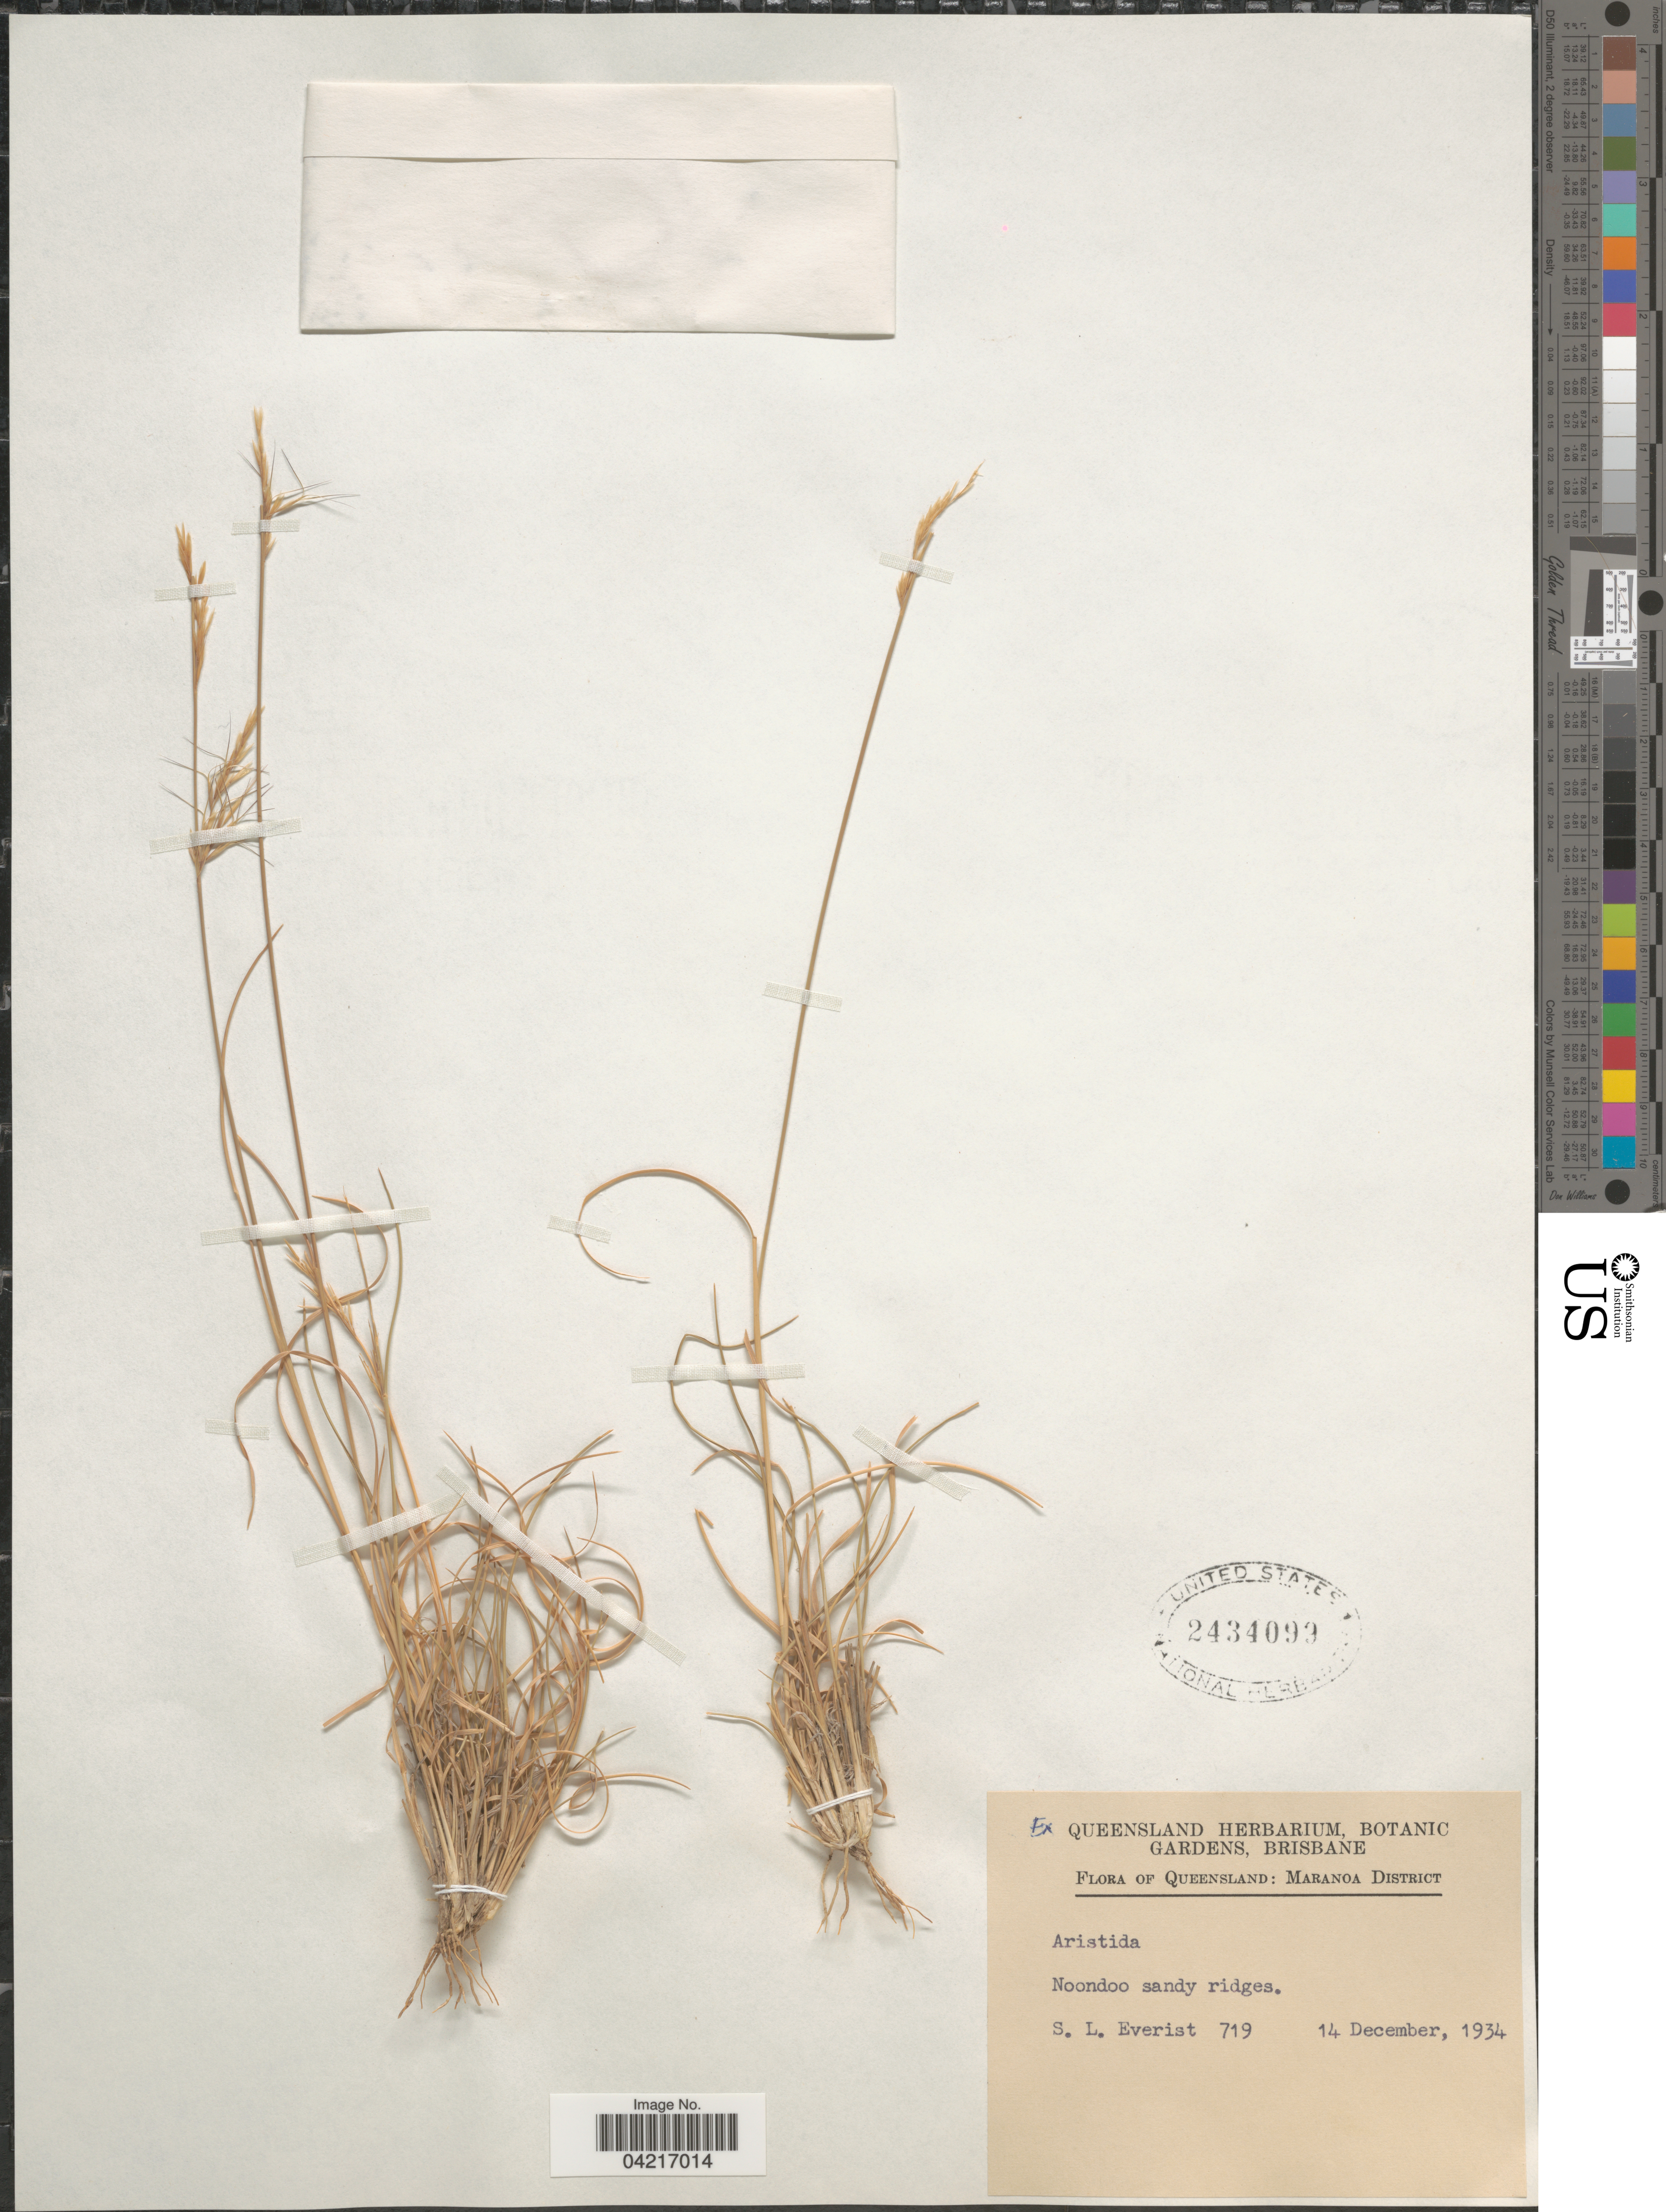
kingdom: Plantae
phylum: Tracheophyta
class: Liliopsida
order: Poales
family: Poaceae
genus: Aristida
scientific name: Aristida sp.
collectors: S. Everist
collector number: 719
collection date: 1934-12-14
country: Australia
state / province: Queensland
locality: Maranoa District. Noondoo sandy ridges.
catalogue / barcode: US 2434099